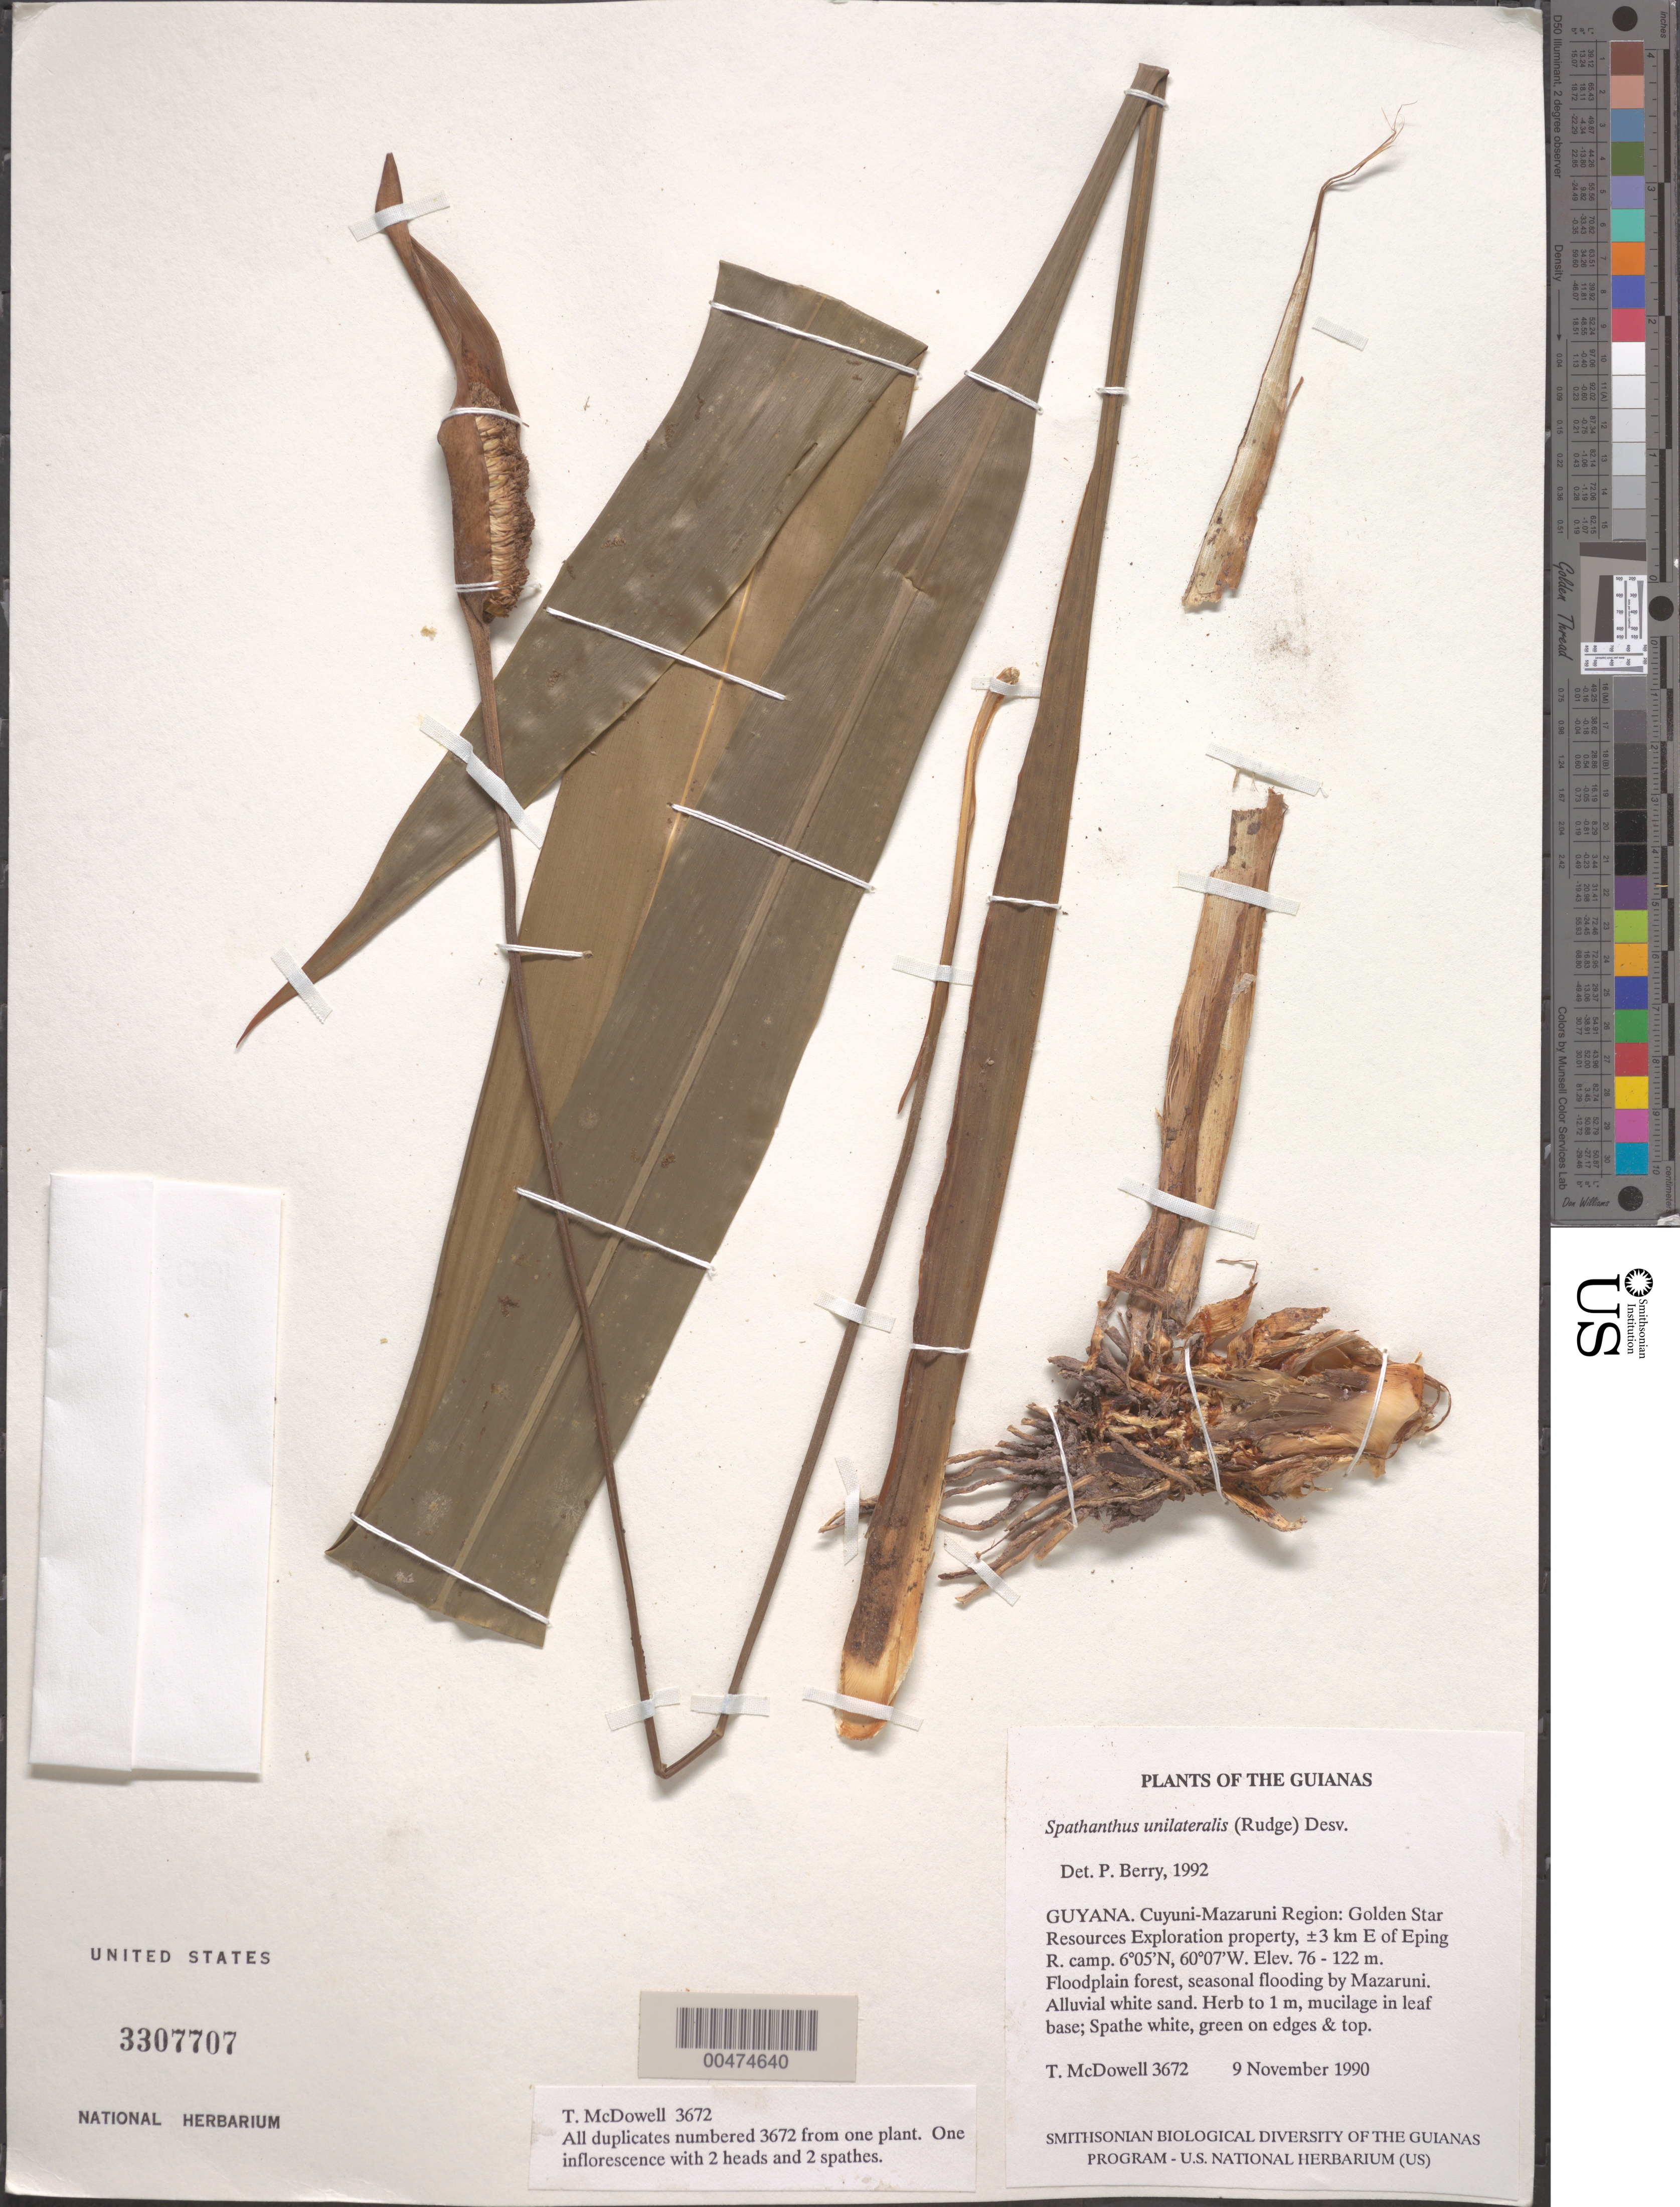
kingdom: Plantae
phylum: Tracheophyta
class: Liliopsida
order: Poales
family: Rapateaceae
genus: Spathanthus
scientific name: Spathanthus unilateralis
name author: (Rudge) Desv.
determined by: Berry, P. E., (WIS), University of Wisconsin - Madison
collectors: T. McDowell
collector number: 3672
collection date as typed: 9 November 1990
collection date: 1990-11-09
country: Guyana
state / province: Cuyuni-Mazaruni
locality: Golden Star Resources Exploration property, ±3 km E of Eping R. camp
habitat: Floodplain forest, seasonal flooding by Mazaruni River. Alluvial white sand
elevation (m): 76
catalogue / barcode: US 3307707